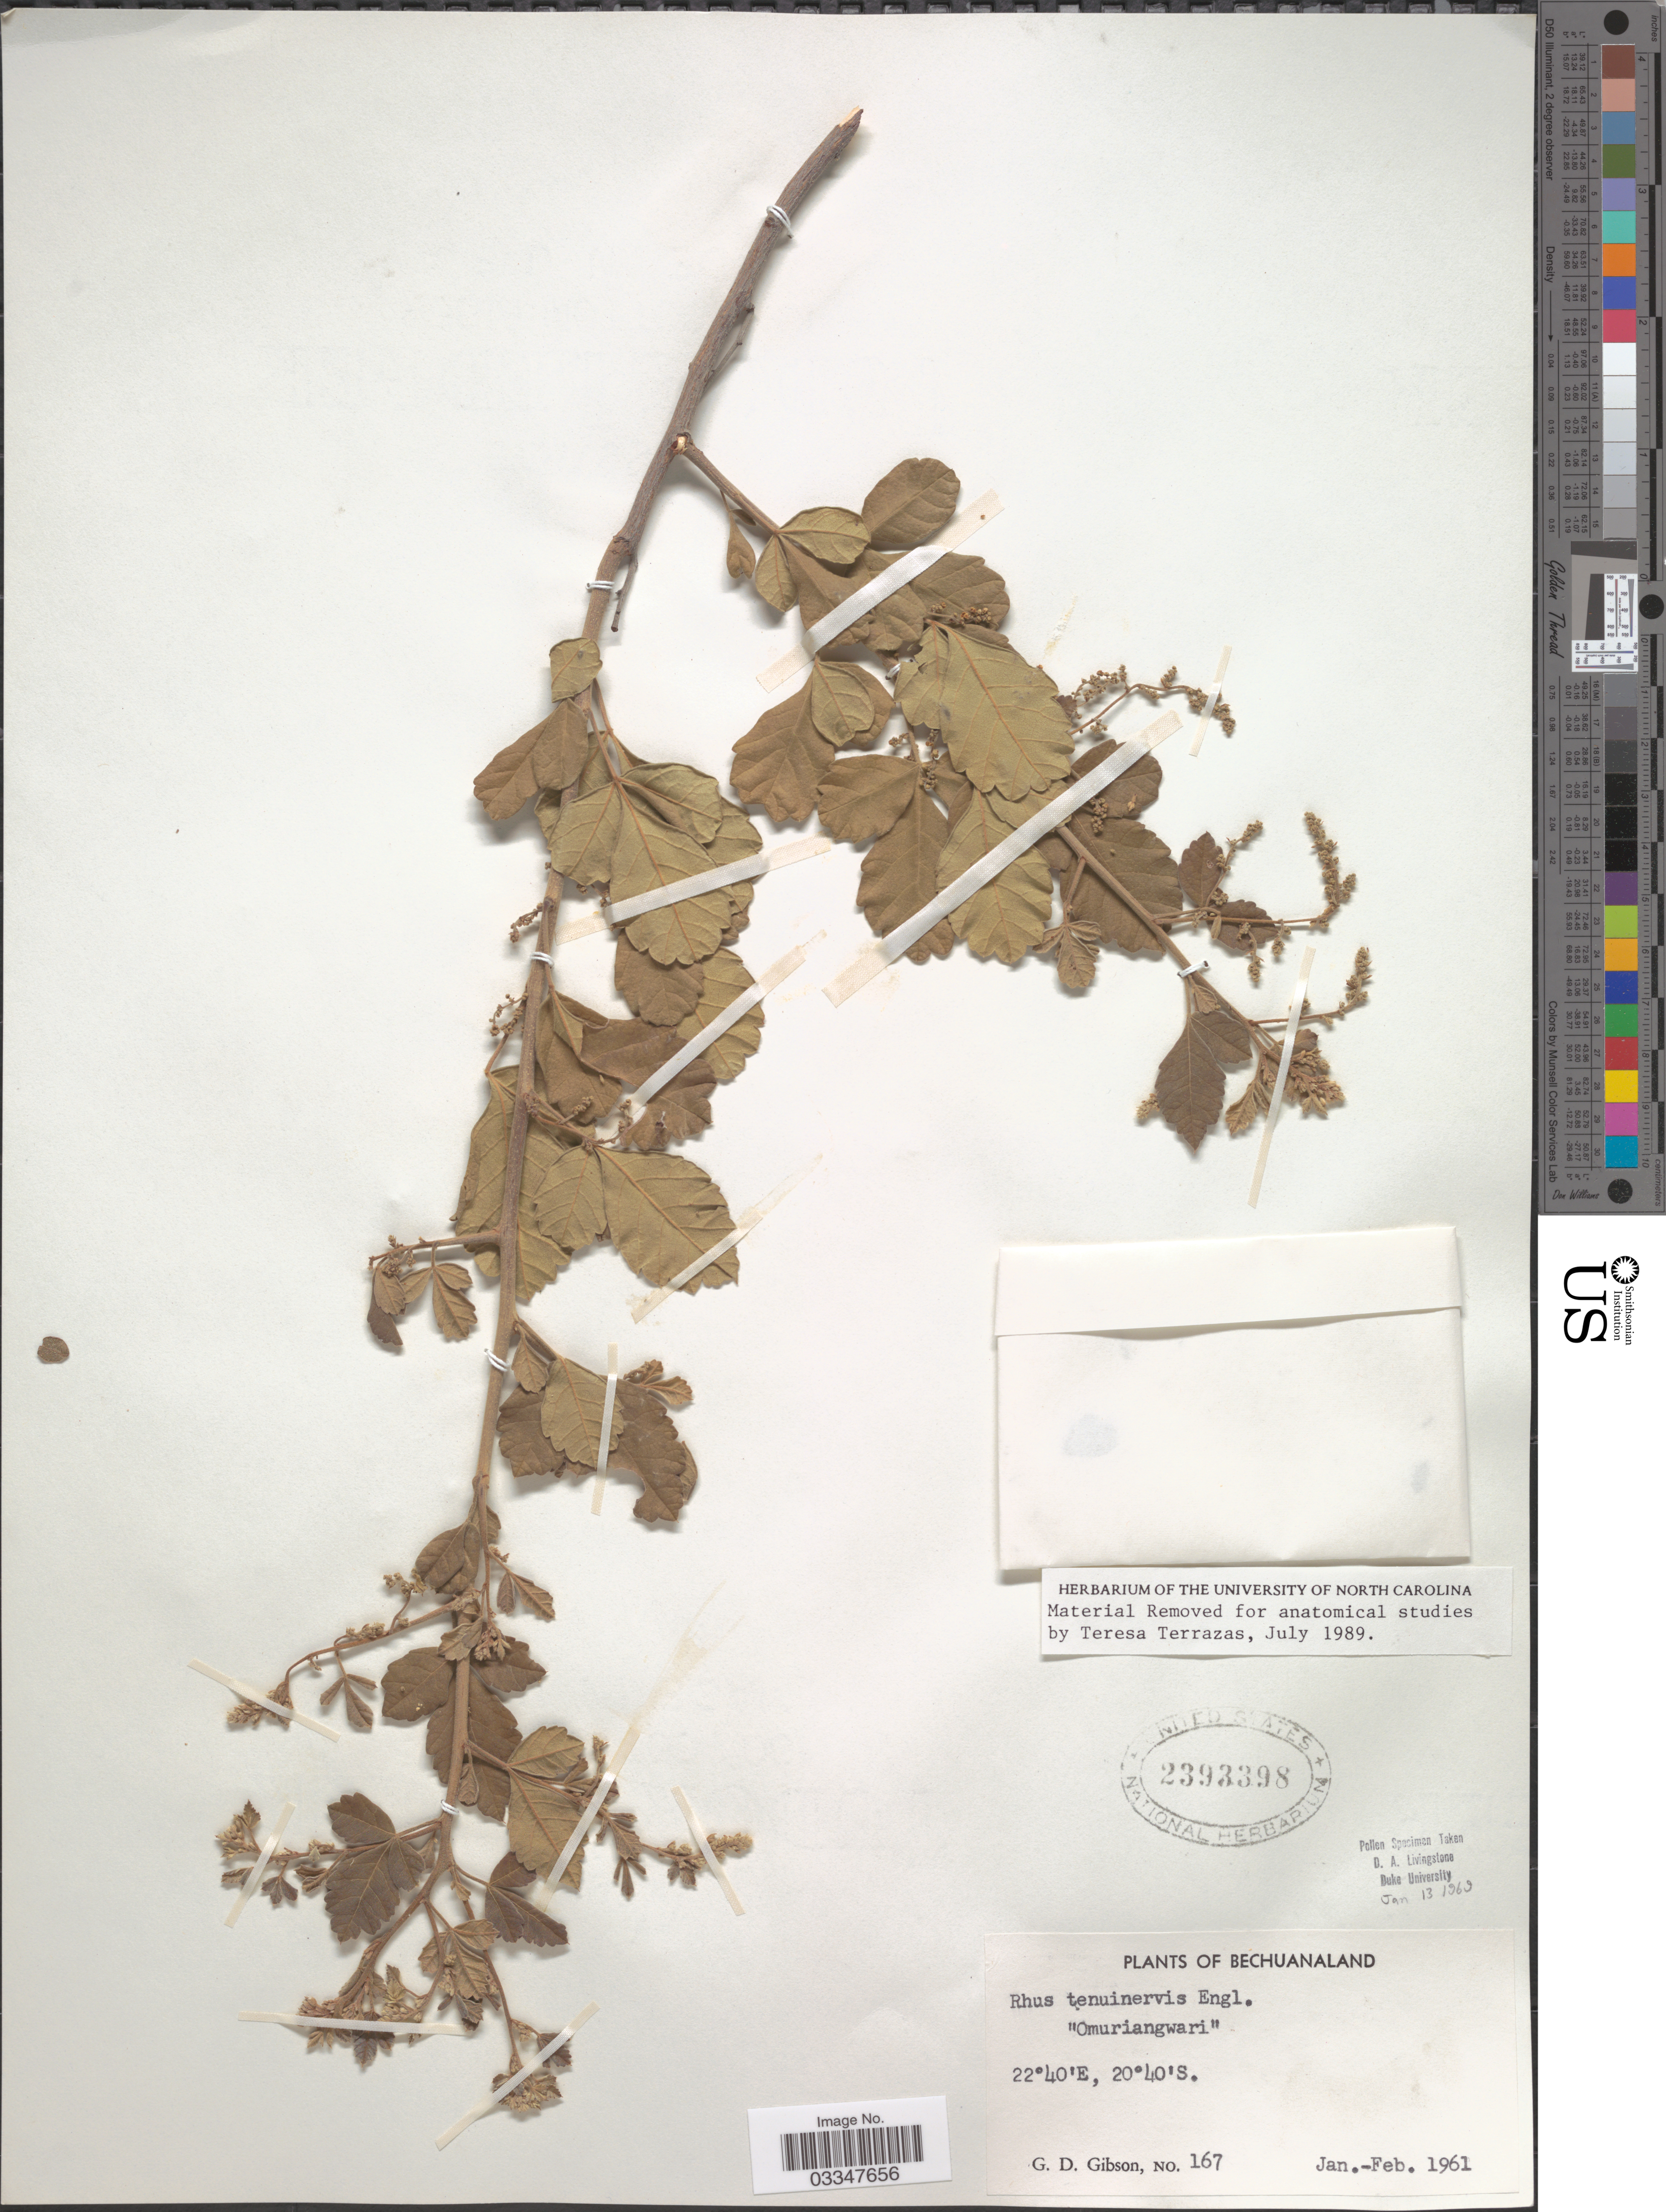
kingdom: Plantae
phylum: Tracheophyta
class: Magnoliopsida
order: Sapindales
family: Anacardiaceae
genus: Rhus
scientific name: Rhus tenuinervis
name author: Engl.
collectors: G. D. Gibson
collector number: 167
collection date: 1961-01/1961-02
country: Botswana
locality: Bechuanaland.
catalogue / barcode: US 2393398